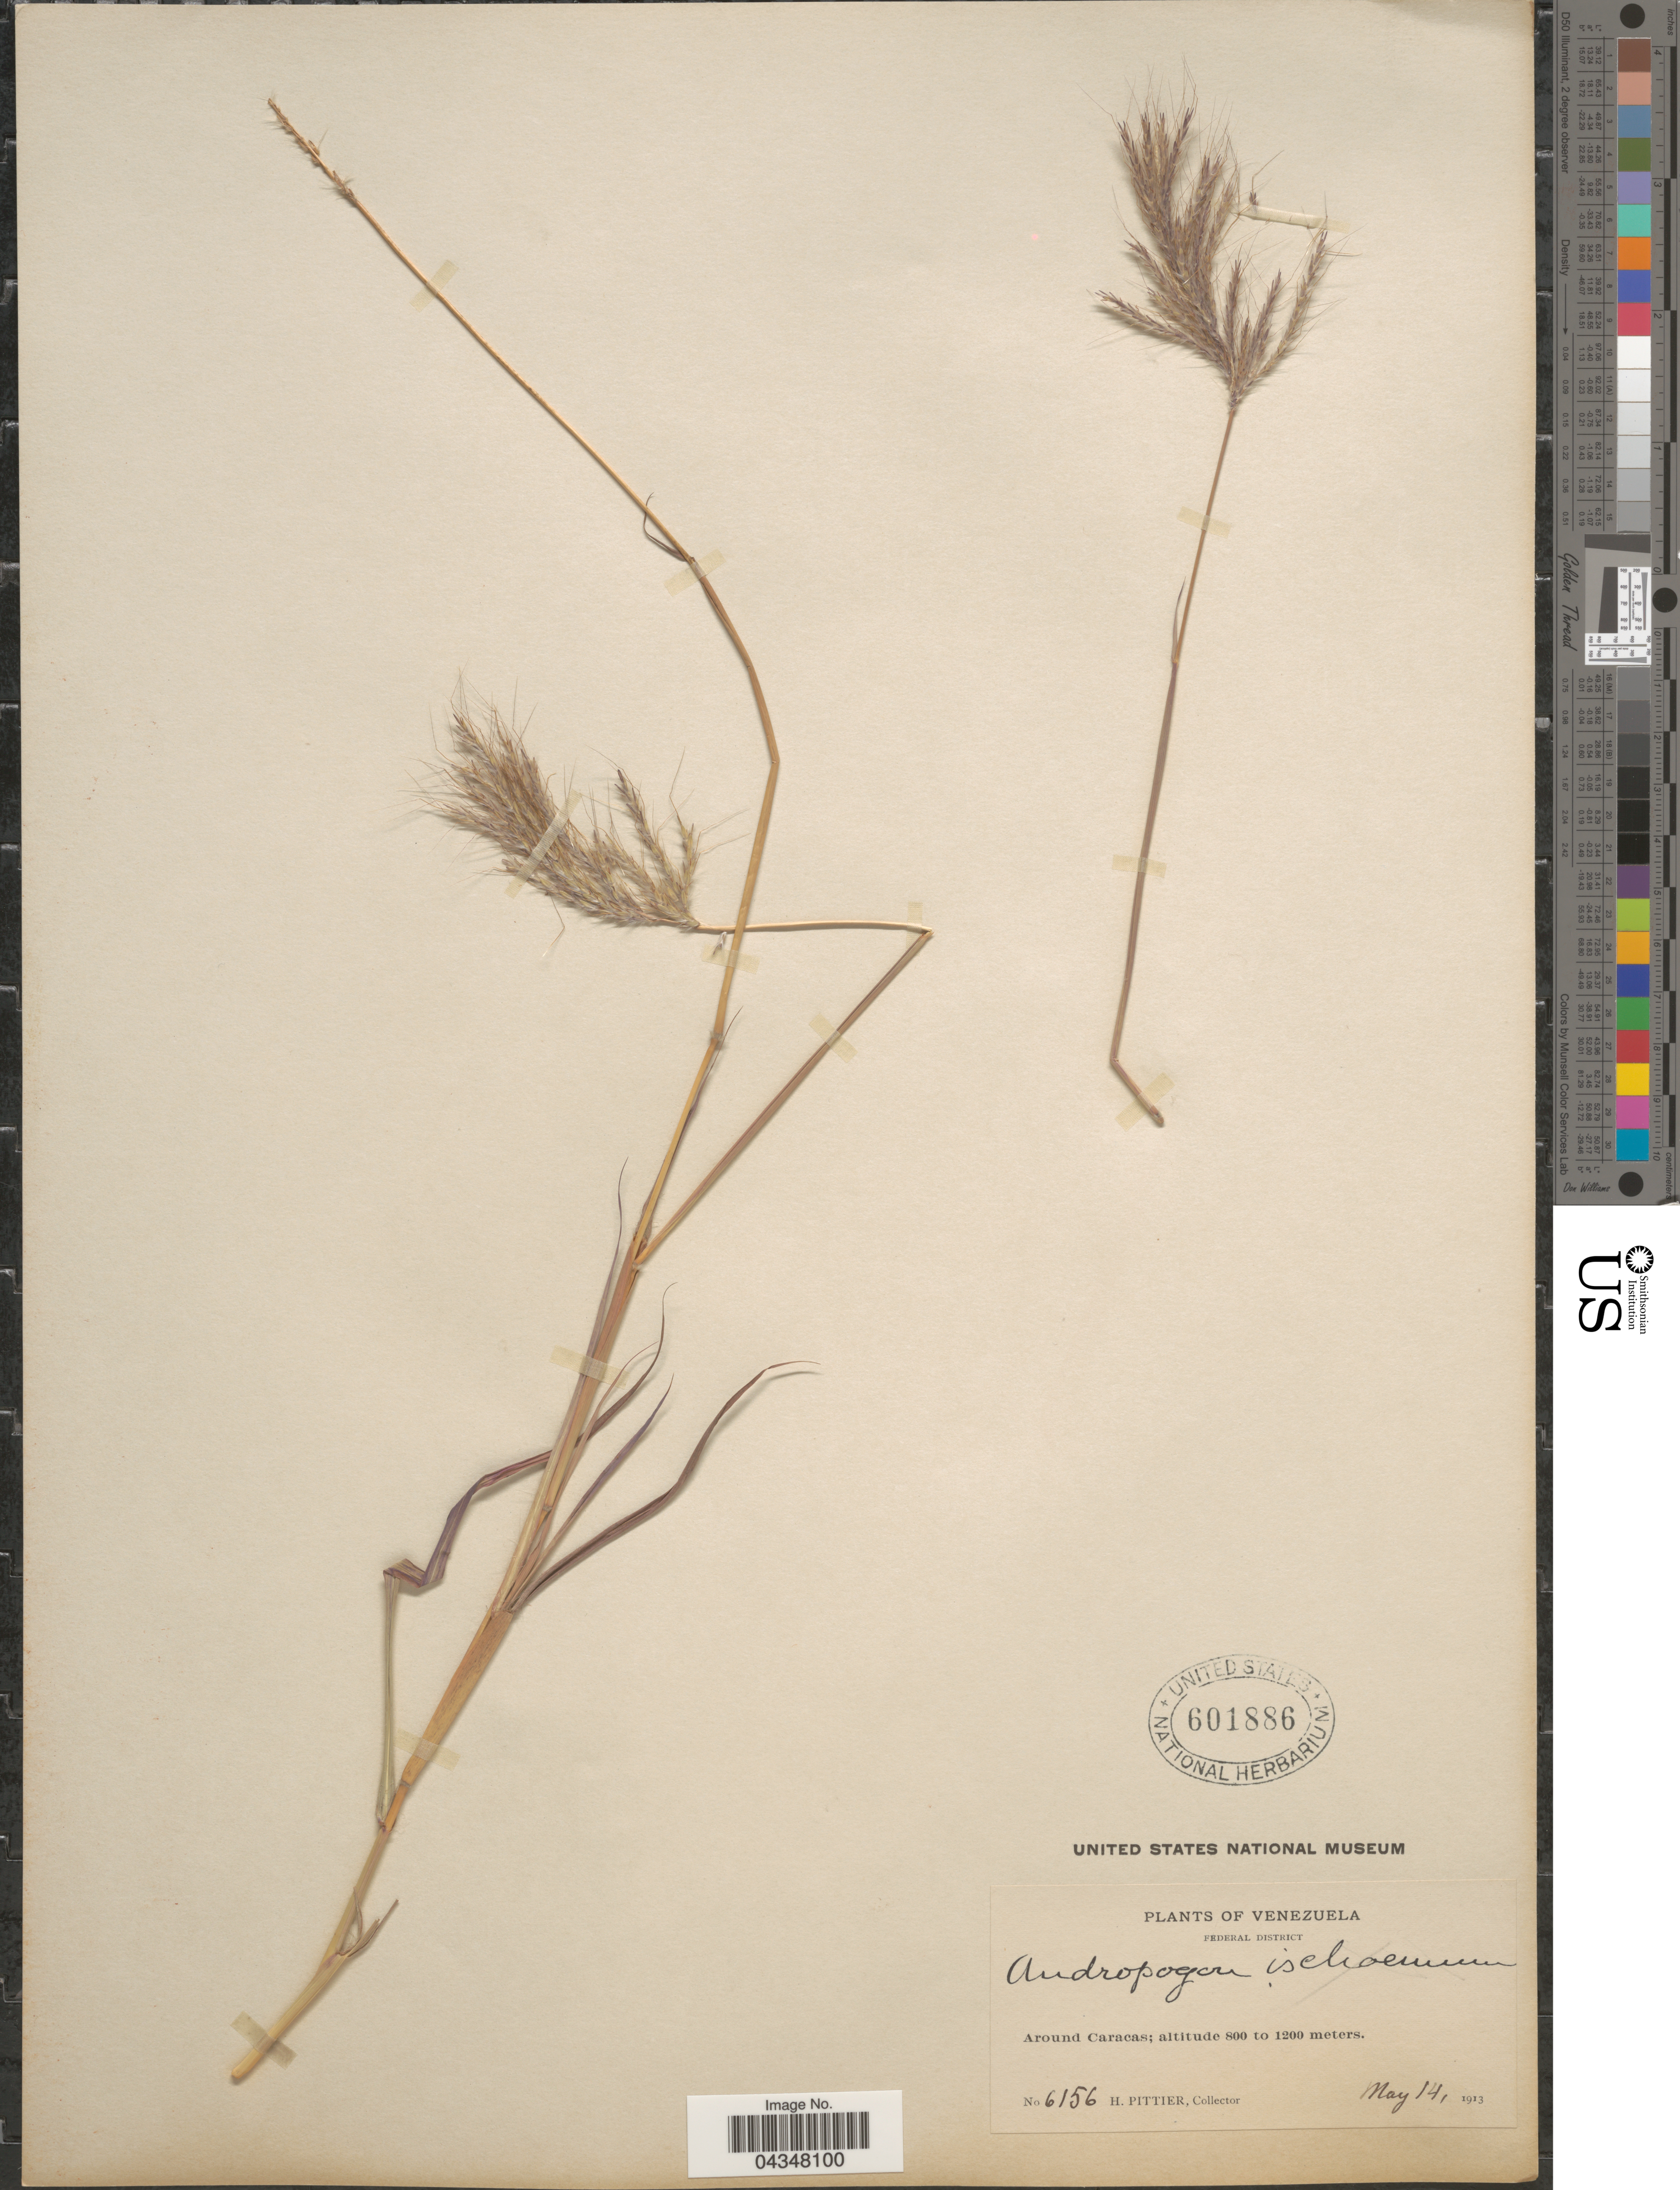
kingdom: Plantae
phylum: Tracheophyta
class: Liliopsida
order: Poales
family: Poaceae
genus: Bothriochloa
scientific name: Bothriochloa ischaemum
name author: (L.) Keng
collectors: H. F. Pittier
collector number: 6156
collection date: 1913-05-14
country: Venezuela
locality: Federal District. Around Caracas.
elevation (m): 800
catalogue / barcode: US 601886